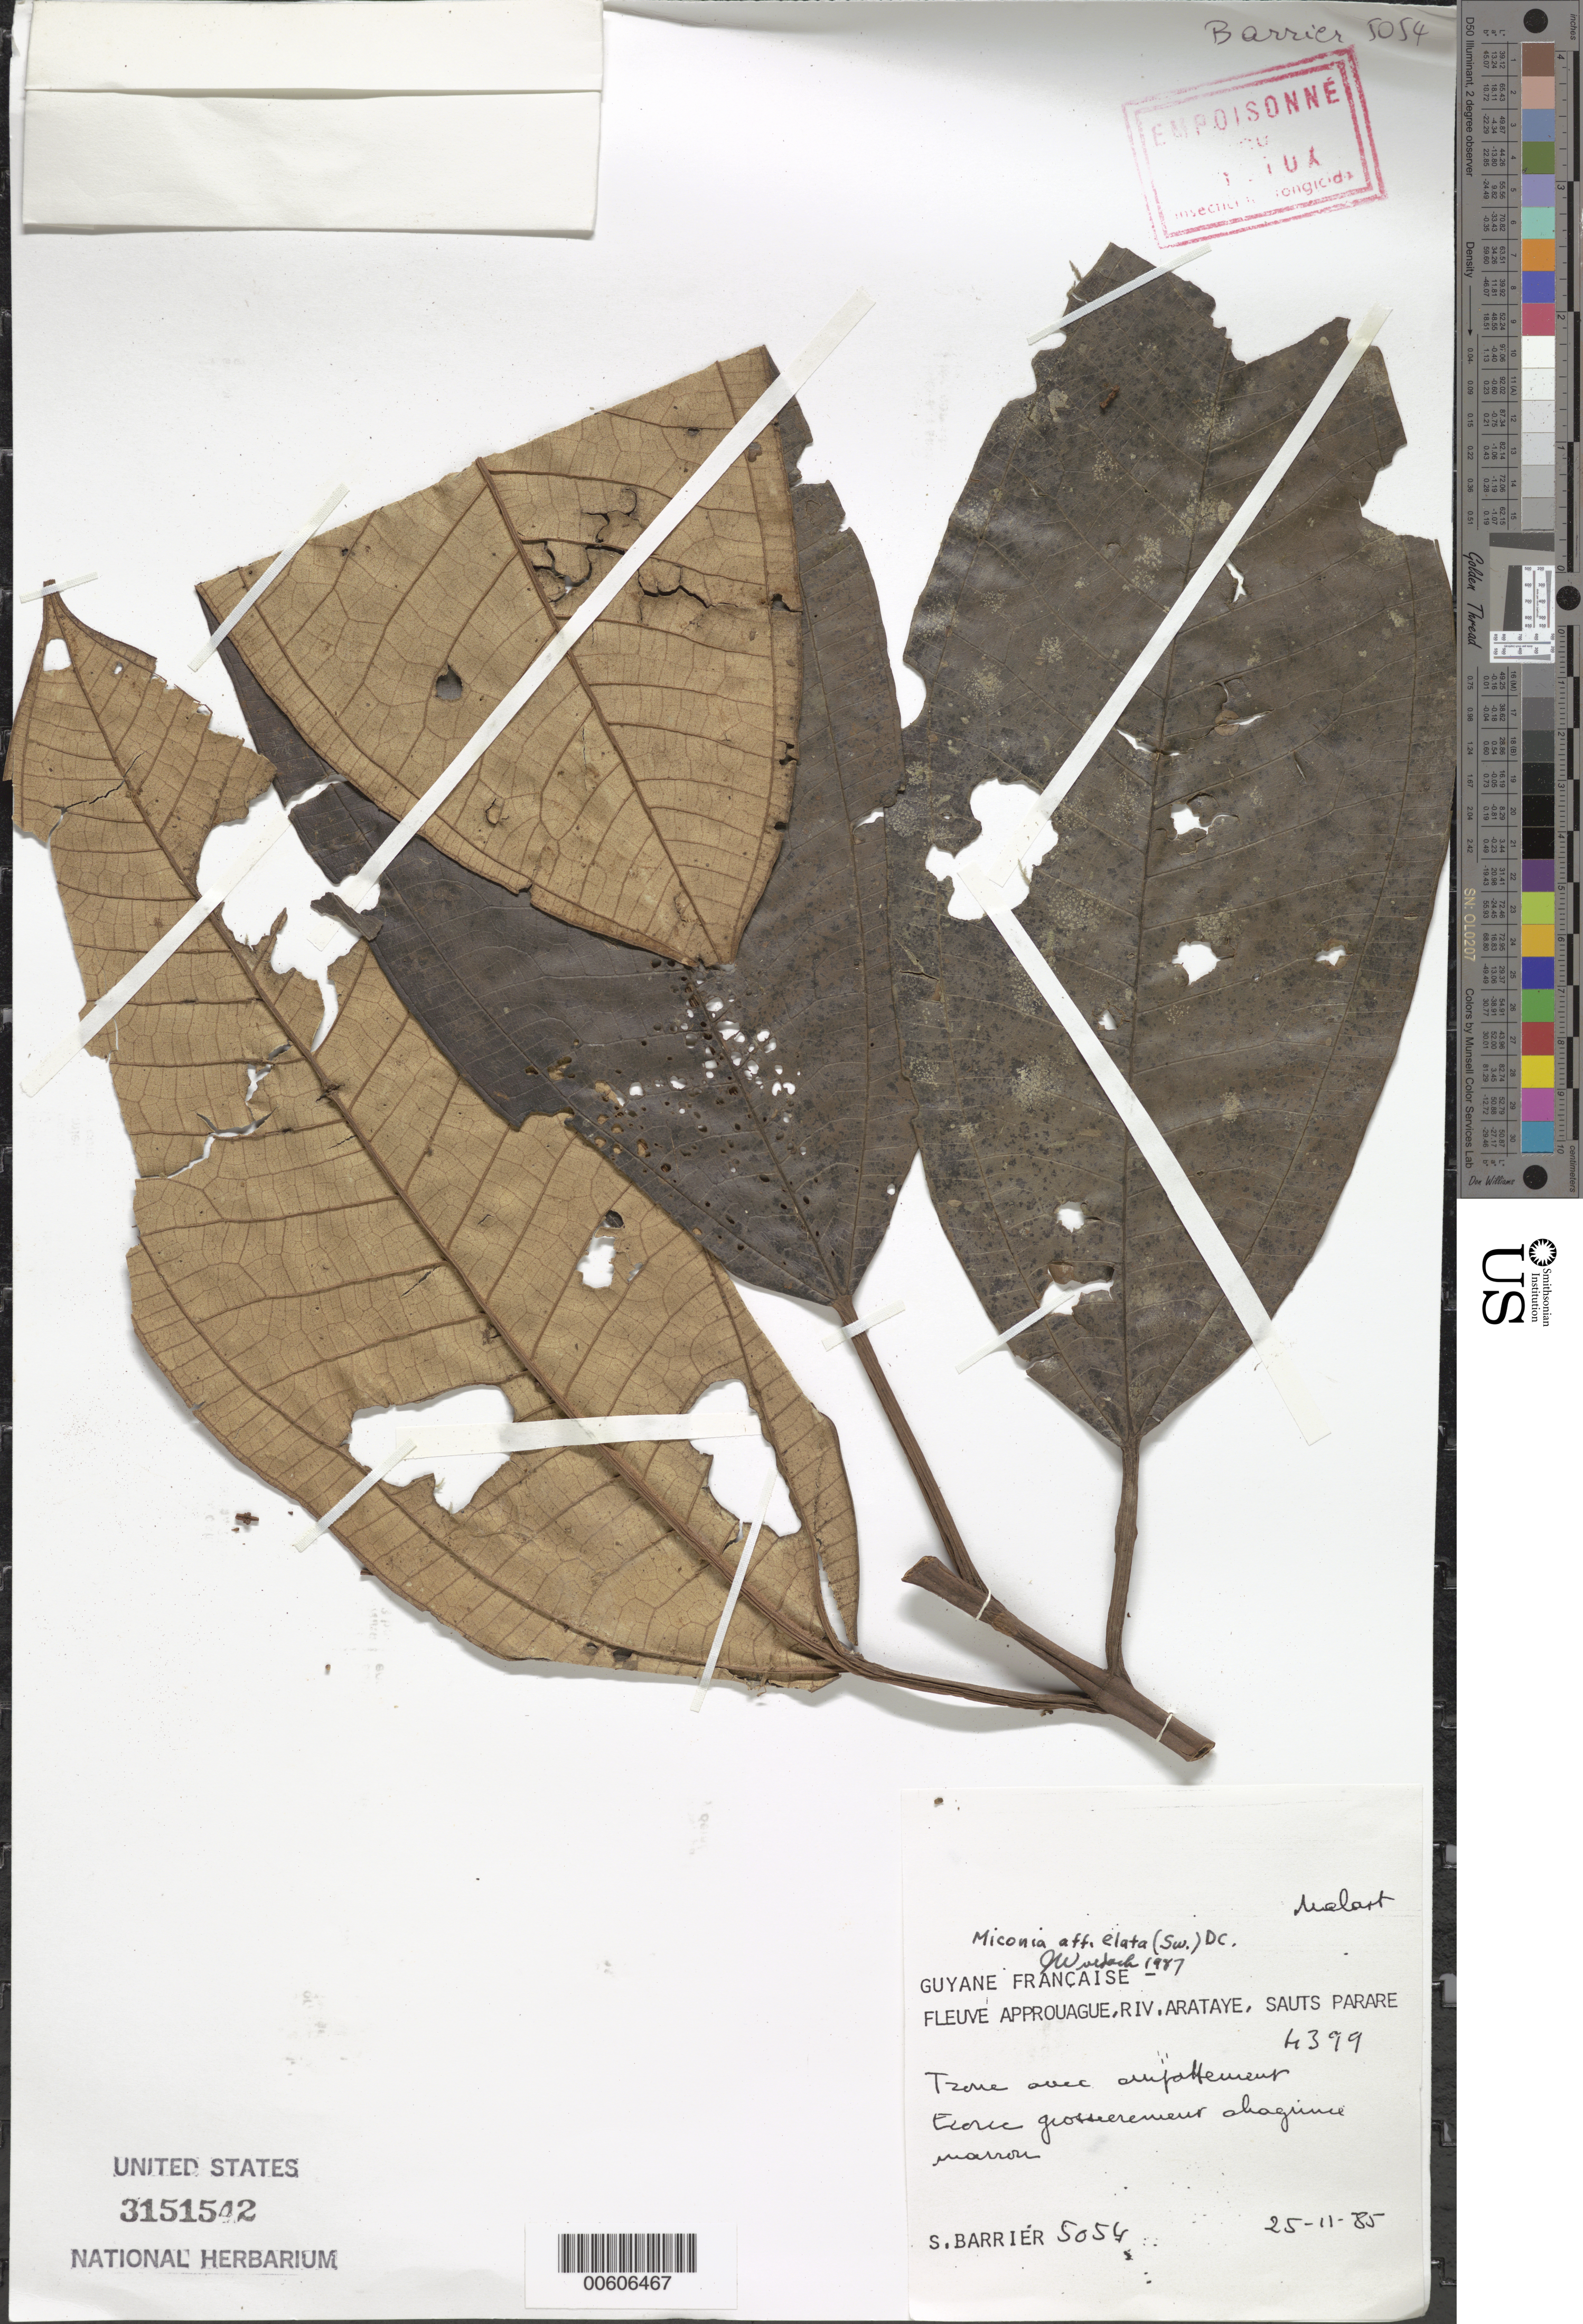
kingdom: Plantae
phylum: Tracheophyta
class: Magnoliopsida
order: Myrtales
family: Melastomataceae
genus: Miconia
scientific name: Miconia elata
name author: (Sw.) DC.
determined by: Wurdack, John J., (US), US (UNITED STATES)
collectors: S. Barrier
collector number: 5054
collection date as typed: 25-Nov-85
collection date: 1985-11-25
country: French Guiana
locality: Rivière Arataye, Saut Pararé (rapids) (ca. 20 km upstream from cofluence with Approuague River)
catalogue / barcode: US 3151542